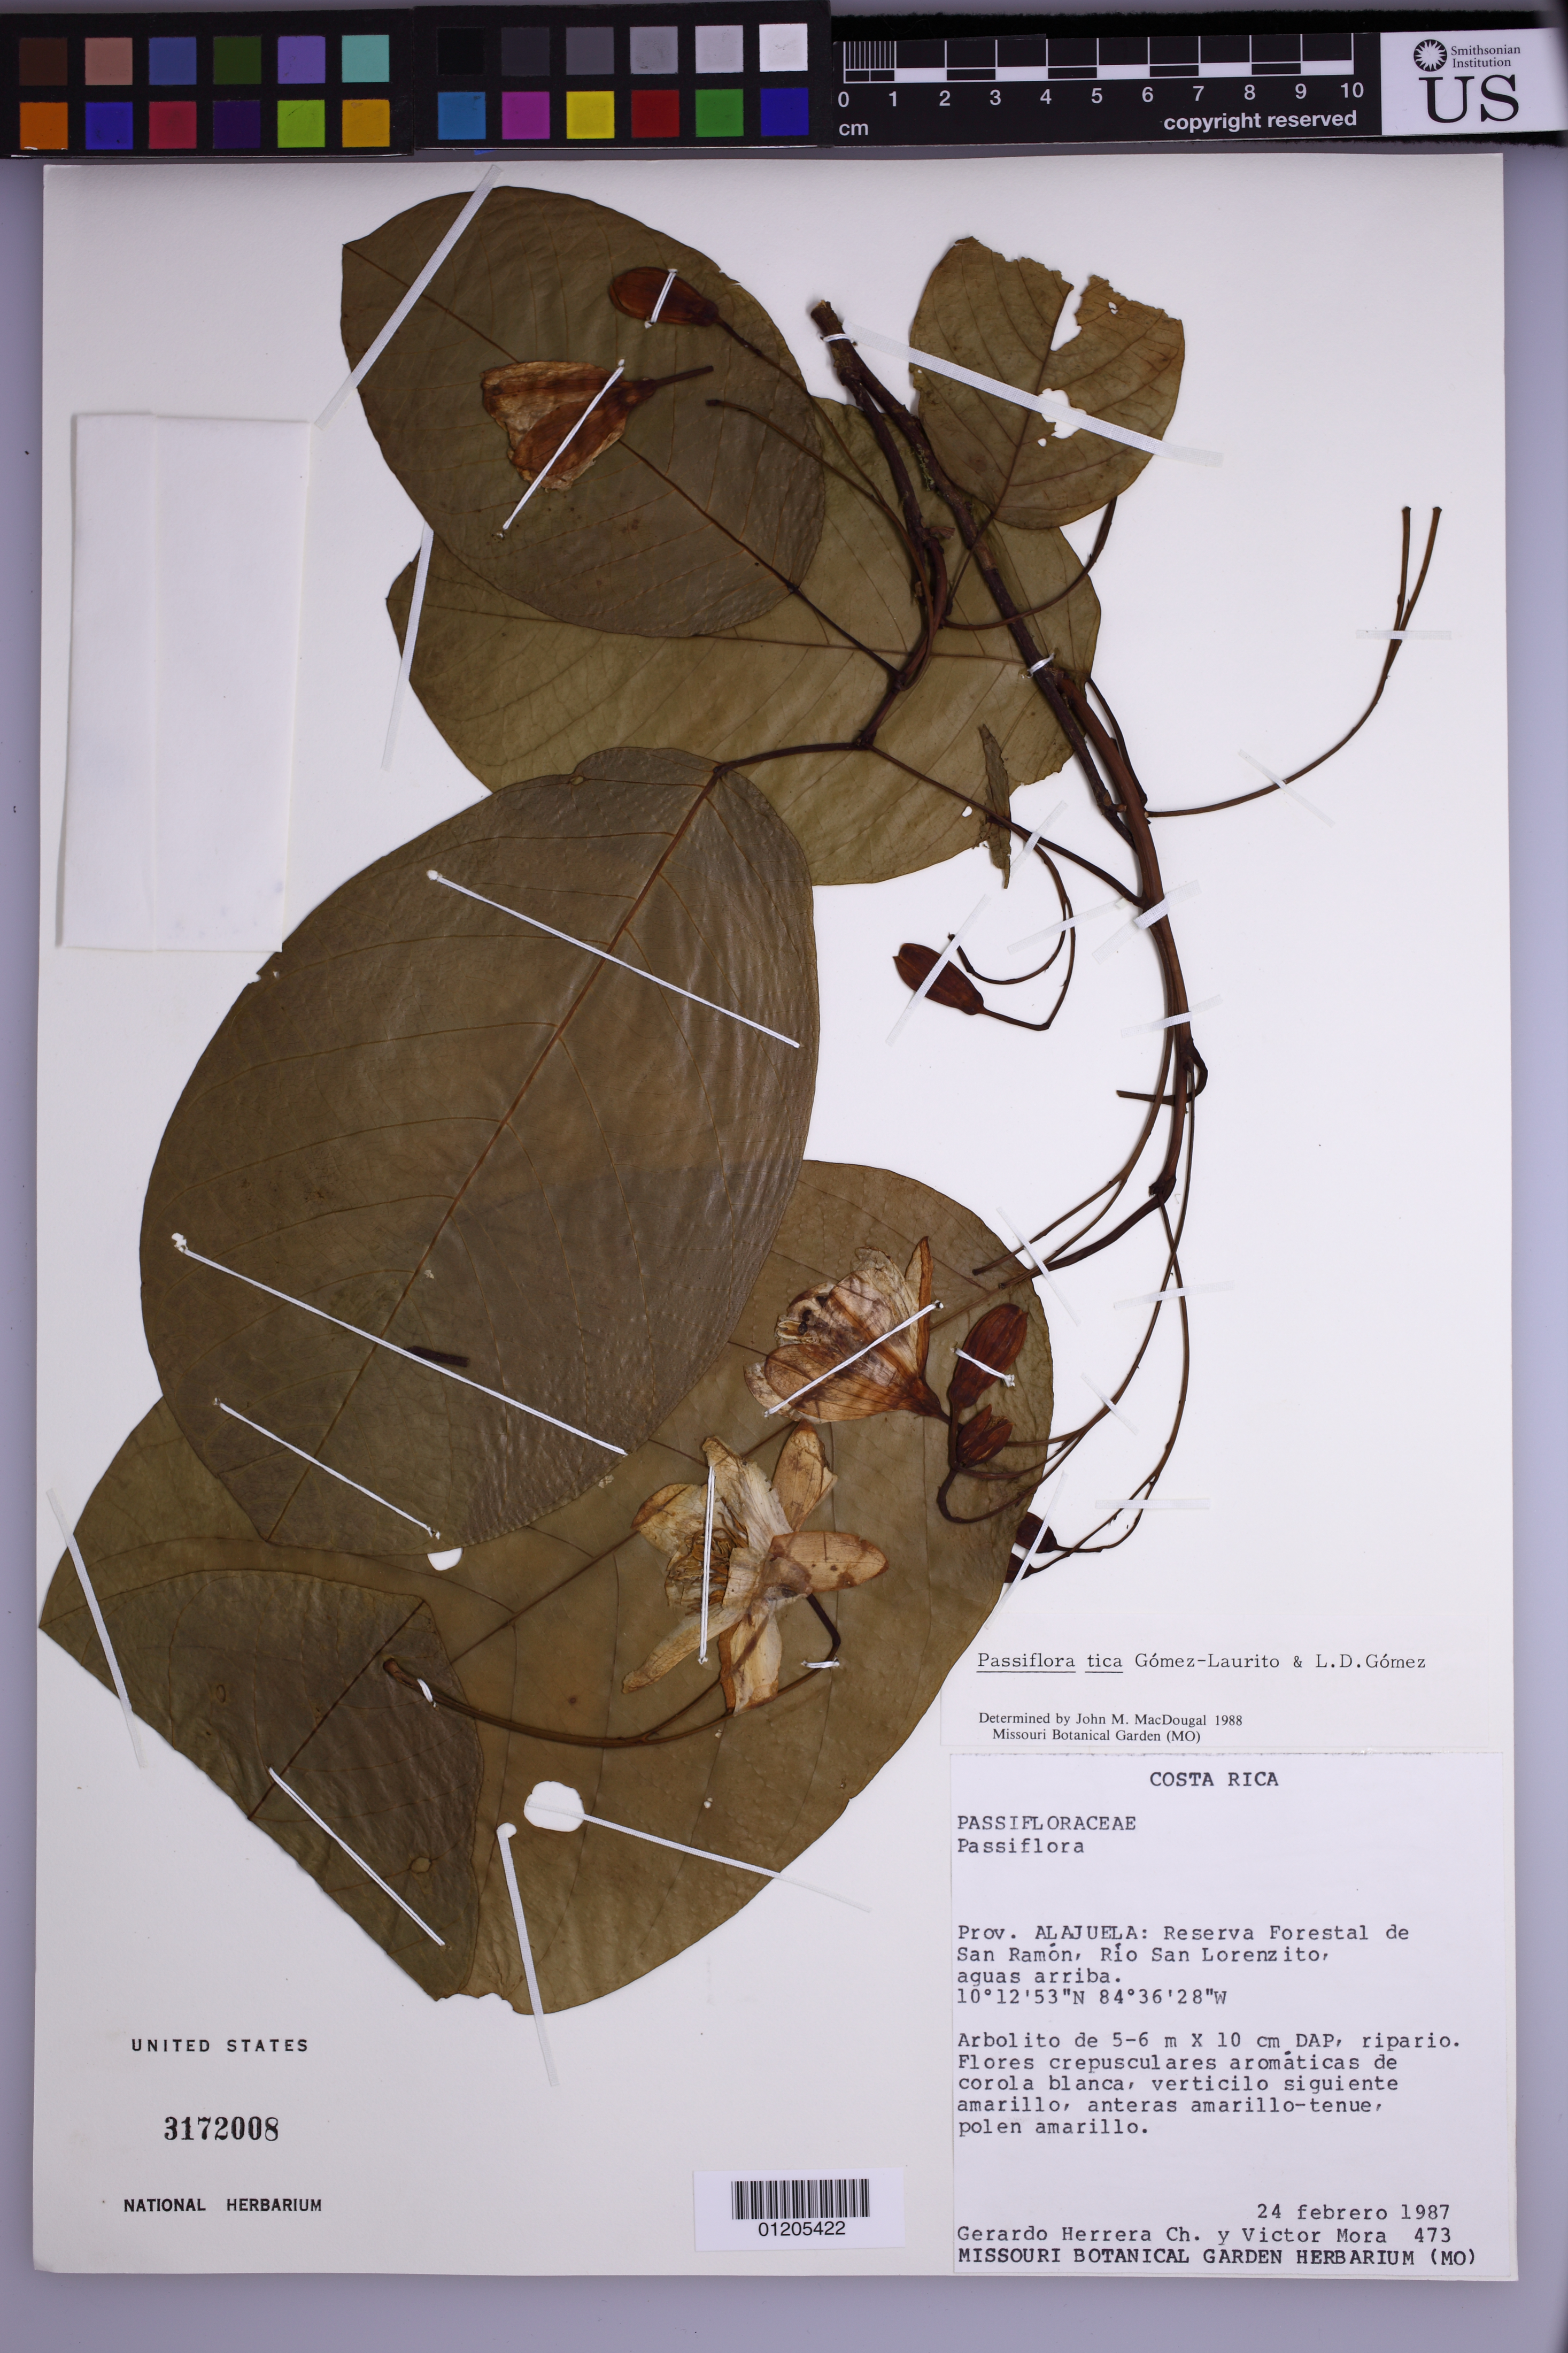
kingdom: Plantae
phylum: Tracheophyta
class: Magnoliopsida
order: Malpighiales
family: Passifloraceae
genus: Passiflora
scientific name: Passiflora tica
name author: Gómez-Laur. & L.D. Gómez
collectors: G. Herrera Ch. & V. Mora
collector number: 473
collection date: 1987-02-24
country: Costa Rica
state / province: Alajuela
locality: Reserva Forestal de San Ramón, Río San Lorenzito, aguas arriba.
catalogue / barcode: US 3172008